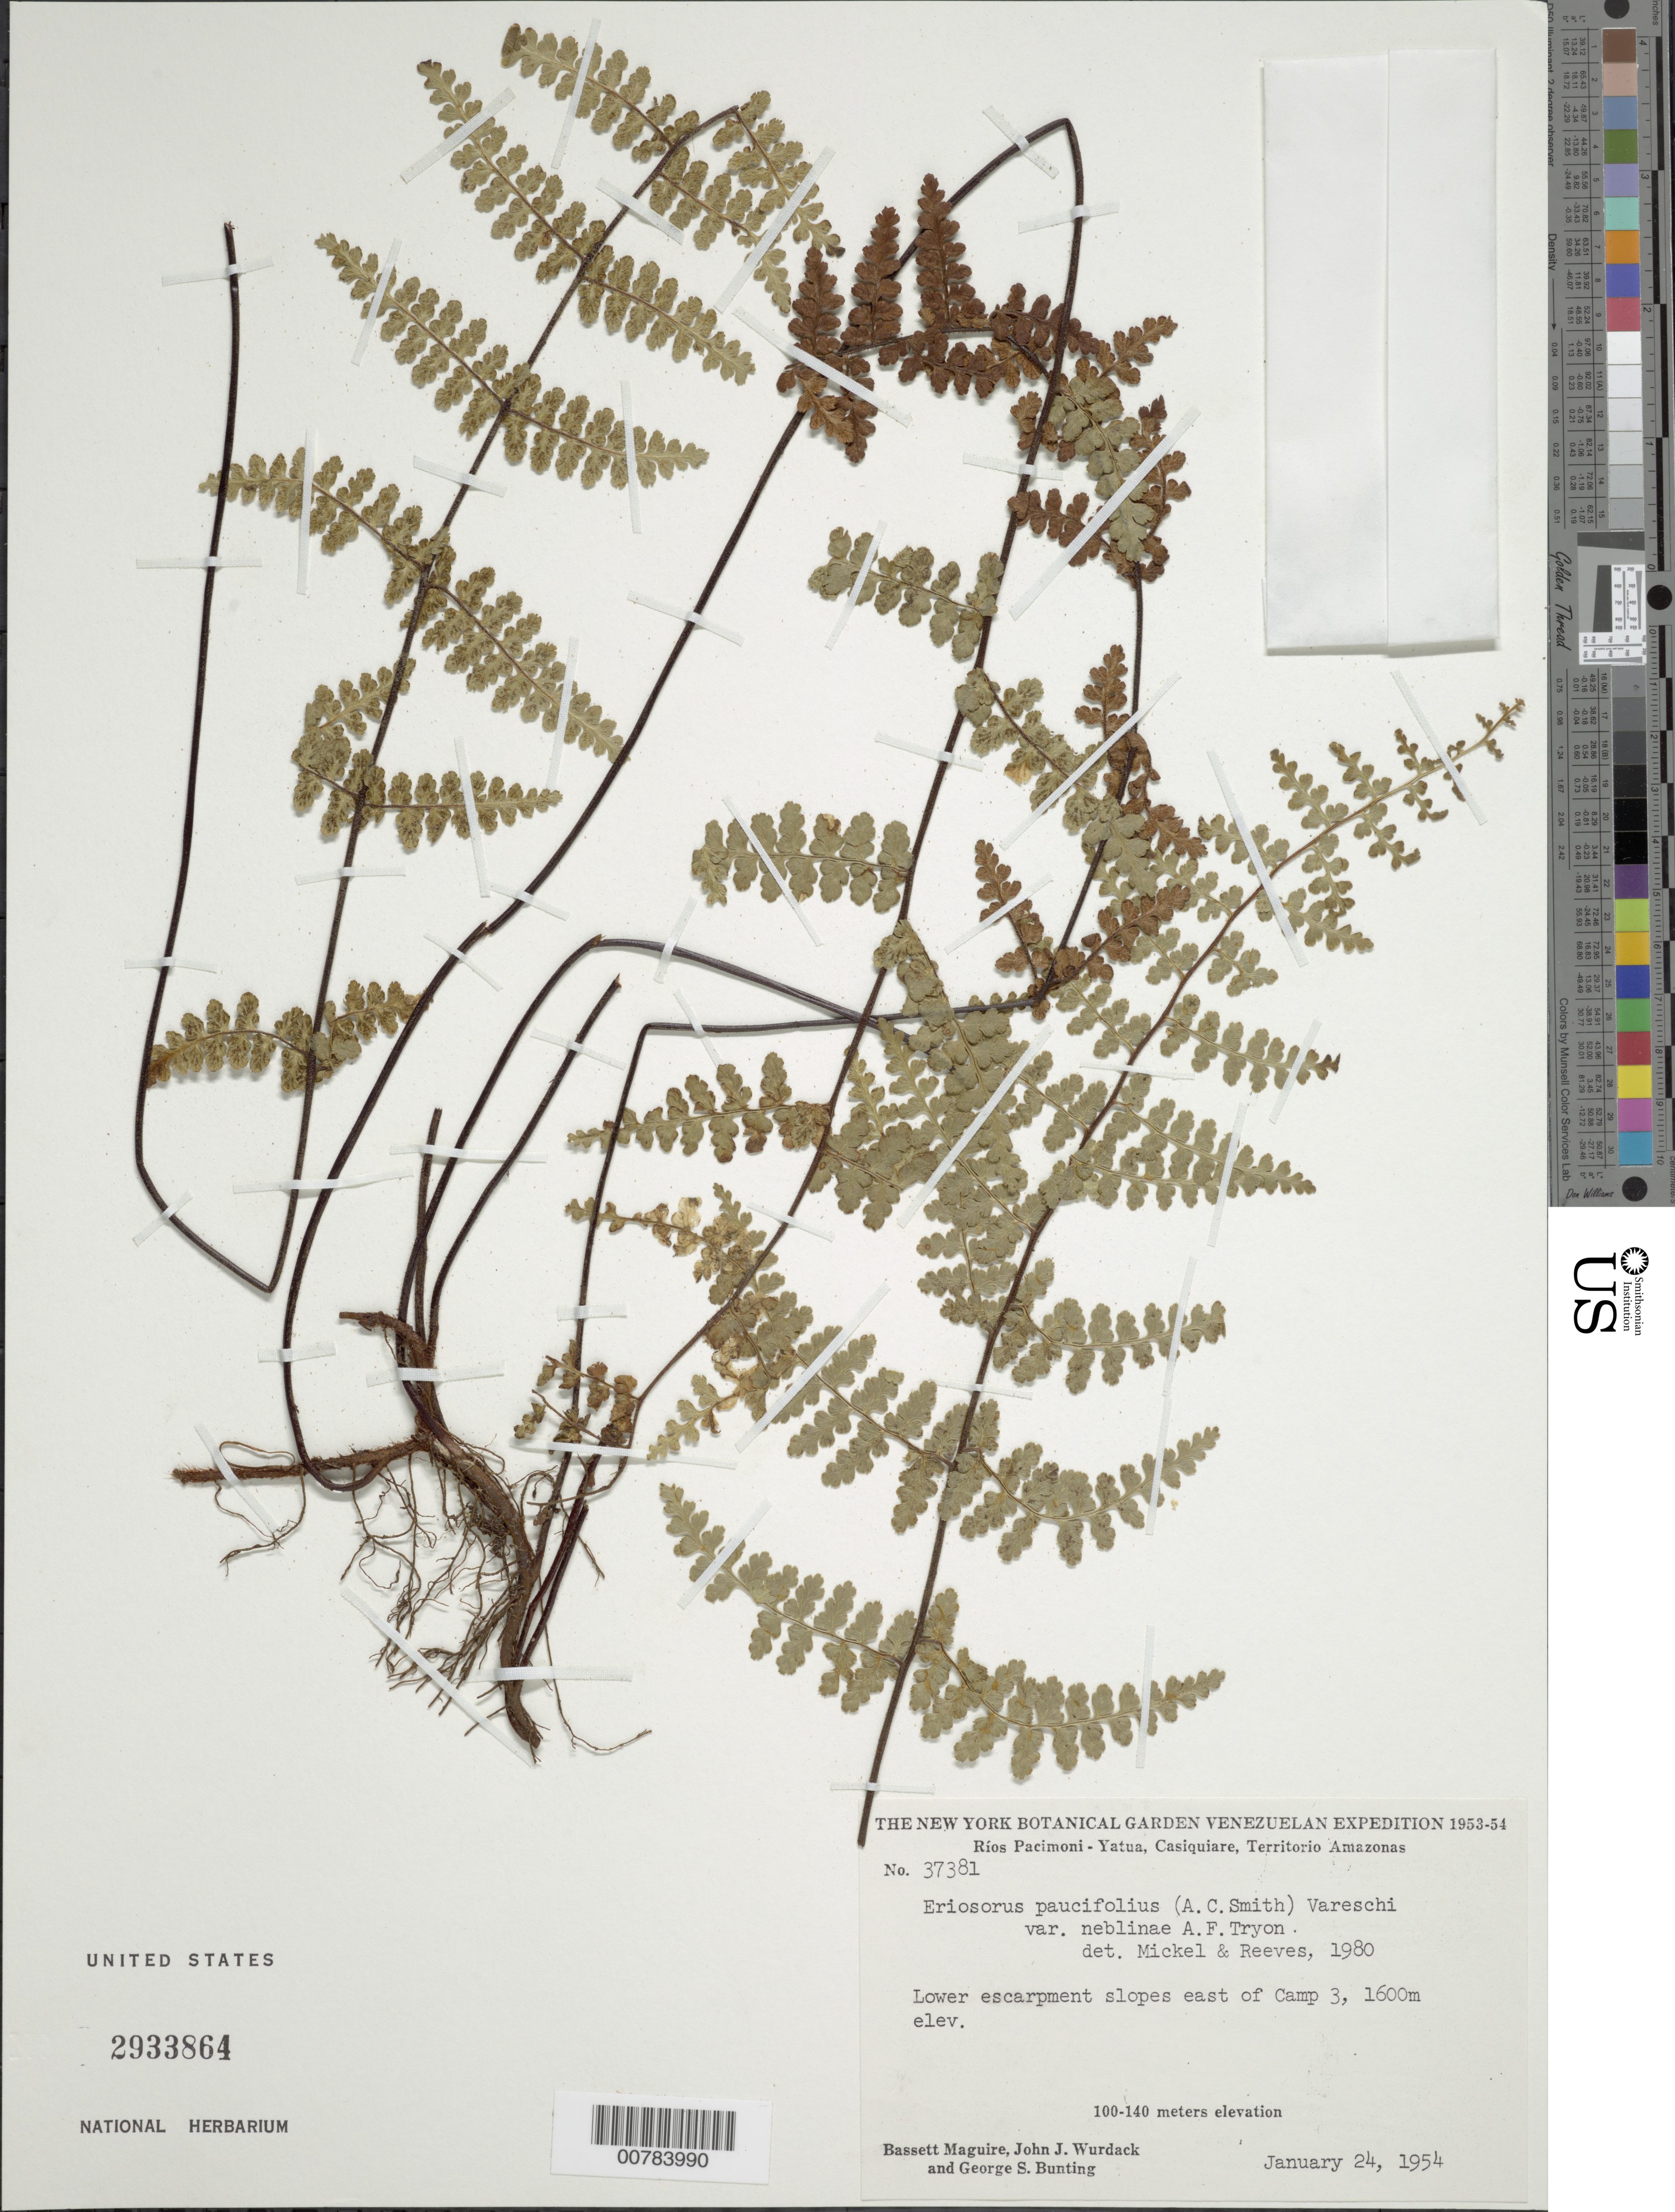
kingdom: Plantae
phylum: Tracheophyta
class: Polypodiopsida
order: Polypodiales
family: Pteridaceae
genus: Jamesonia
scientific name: Jamesonia paucifolia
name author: (A.C. Sm.) Christenh.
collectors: B. Maguire, J. J. Wurdack & G. S. Bunting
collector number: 37381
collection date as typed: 24-Jan-54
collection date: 1954-01-24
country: Venezuela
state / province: Amazonas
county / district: Río Negro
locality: Cerro de la Neblina, Río Yatua, E of Camp 3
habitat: Lower escarpment slopes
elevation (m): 1600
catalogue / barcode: US 2933864